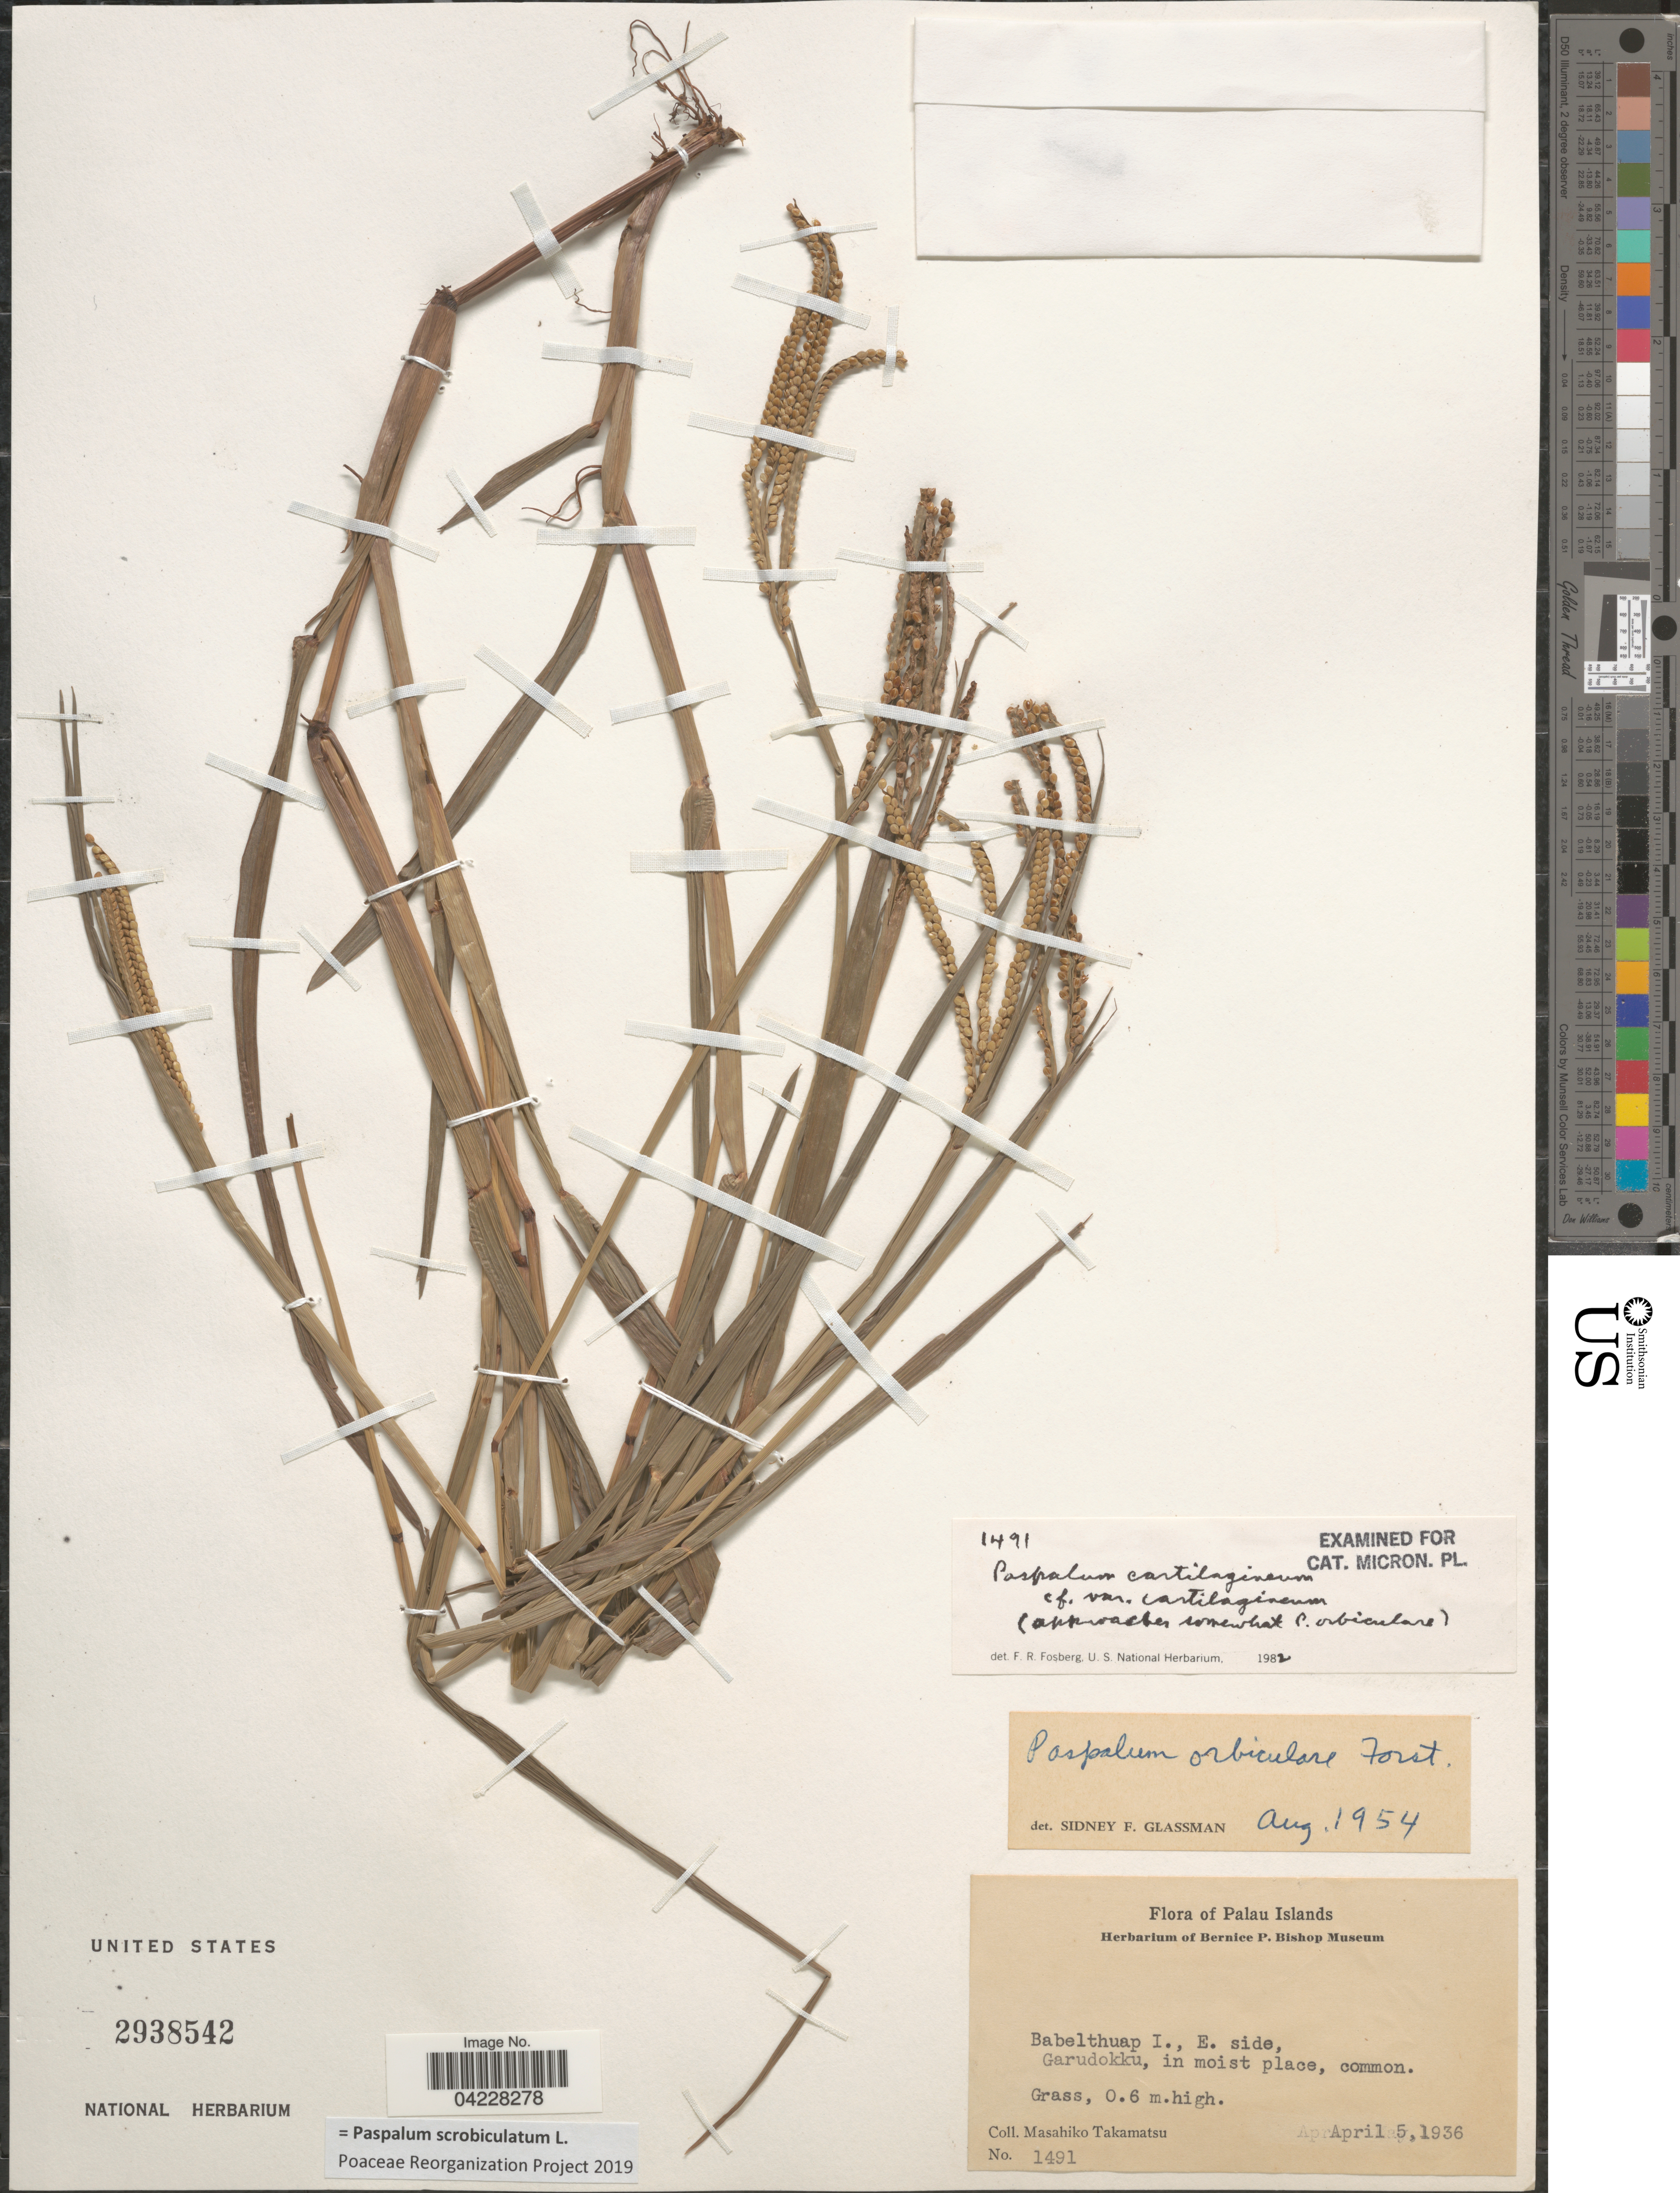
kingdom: Plantae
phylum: Tracheophyta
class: Liliopsida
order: Poales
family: Poaceae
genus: Paspalum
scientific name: Paspalum scrobiculatum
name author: L.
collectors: M. Takamatsu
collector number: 1491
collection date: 1936-04-05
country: Palau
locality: Palau Islands. Babelthuap I., E. side, Garudokku, in moist place.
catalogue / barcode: US 2938542